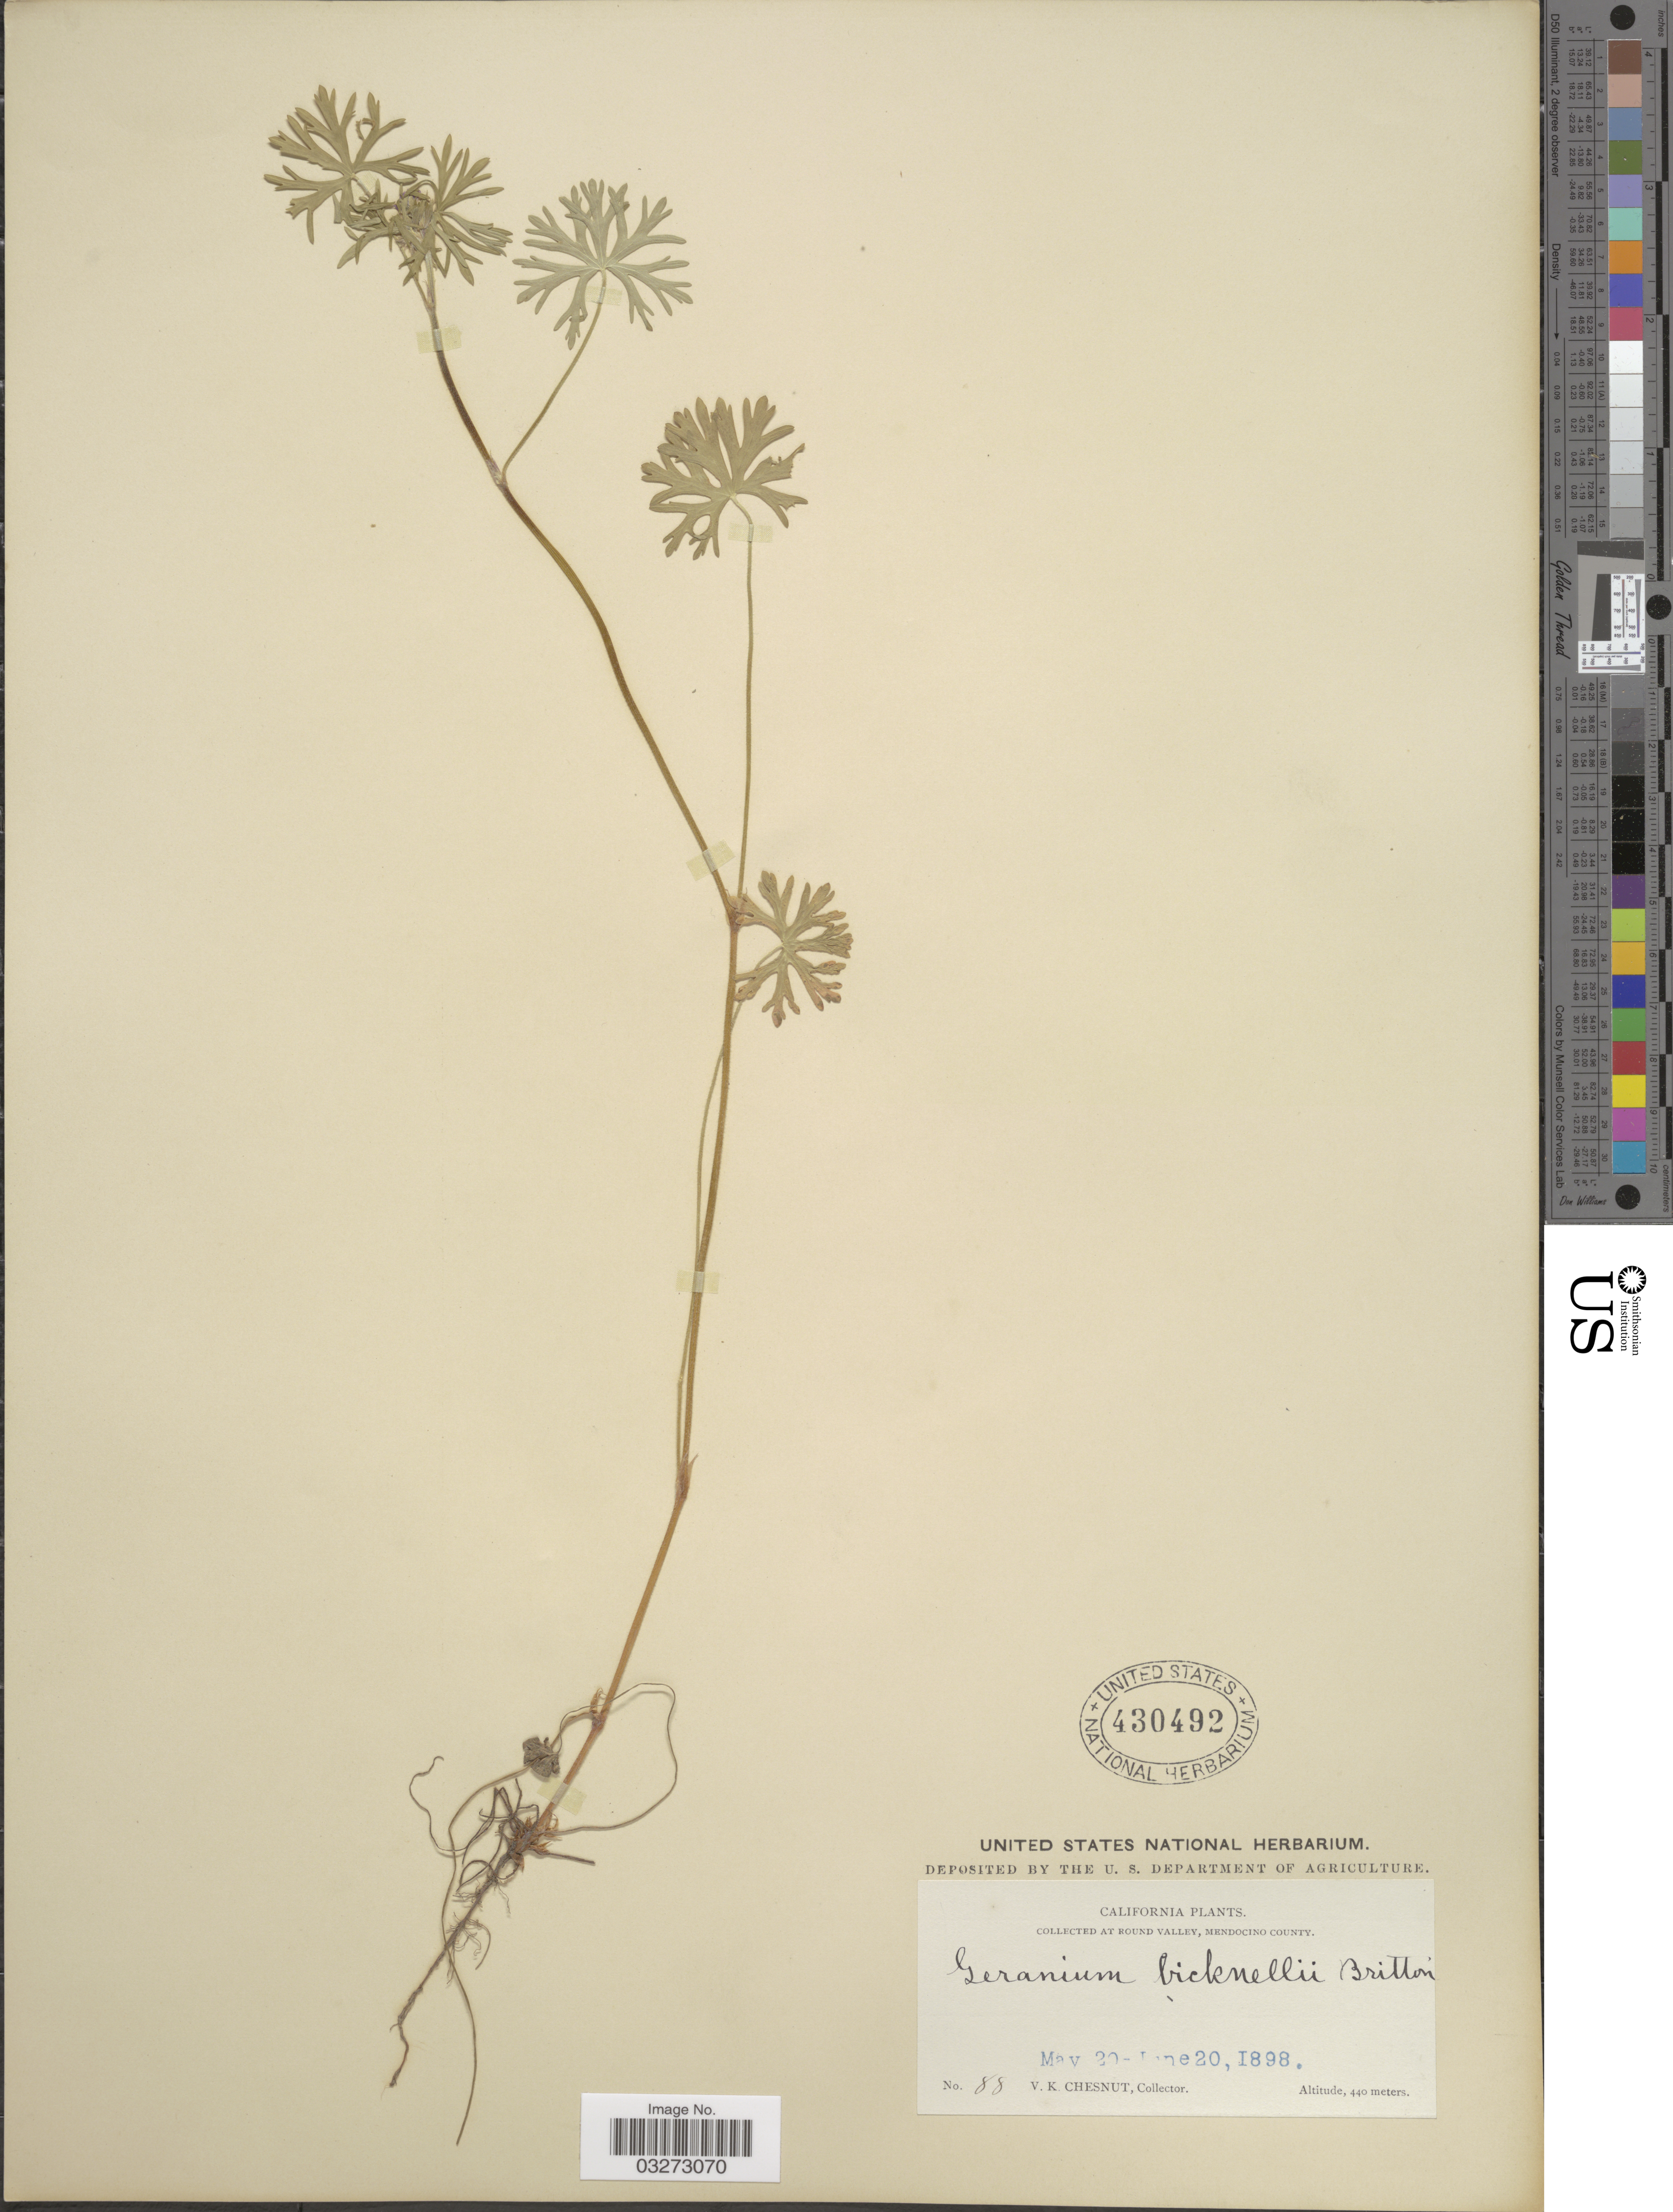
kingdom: Plantae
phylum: Tracheophyta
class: Magnoliopsida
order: Geraniales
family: Geraniaceae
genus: Geranium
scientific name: Geranium bicknellii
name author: Britton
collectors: V. Chesnut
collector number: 88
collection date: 1898-05-20/1898-06-20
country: United States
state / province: California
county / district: Mendocino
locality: At Round Valley, Mendocino County.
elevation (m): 440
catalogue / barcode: US 430492